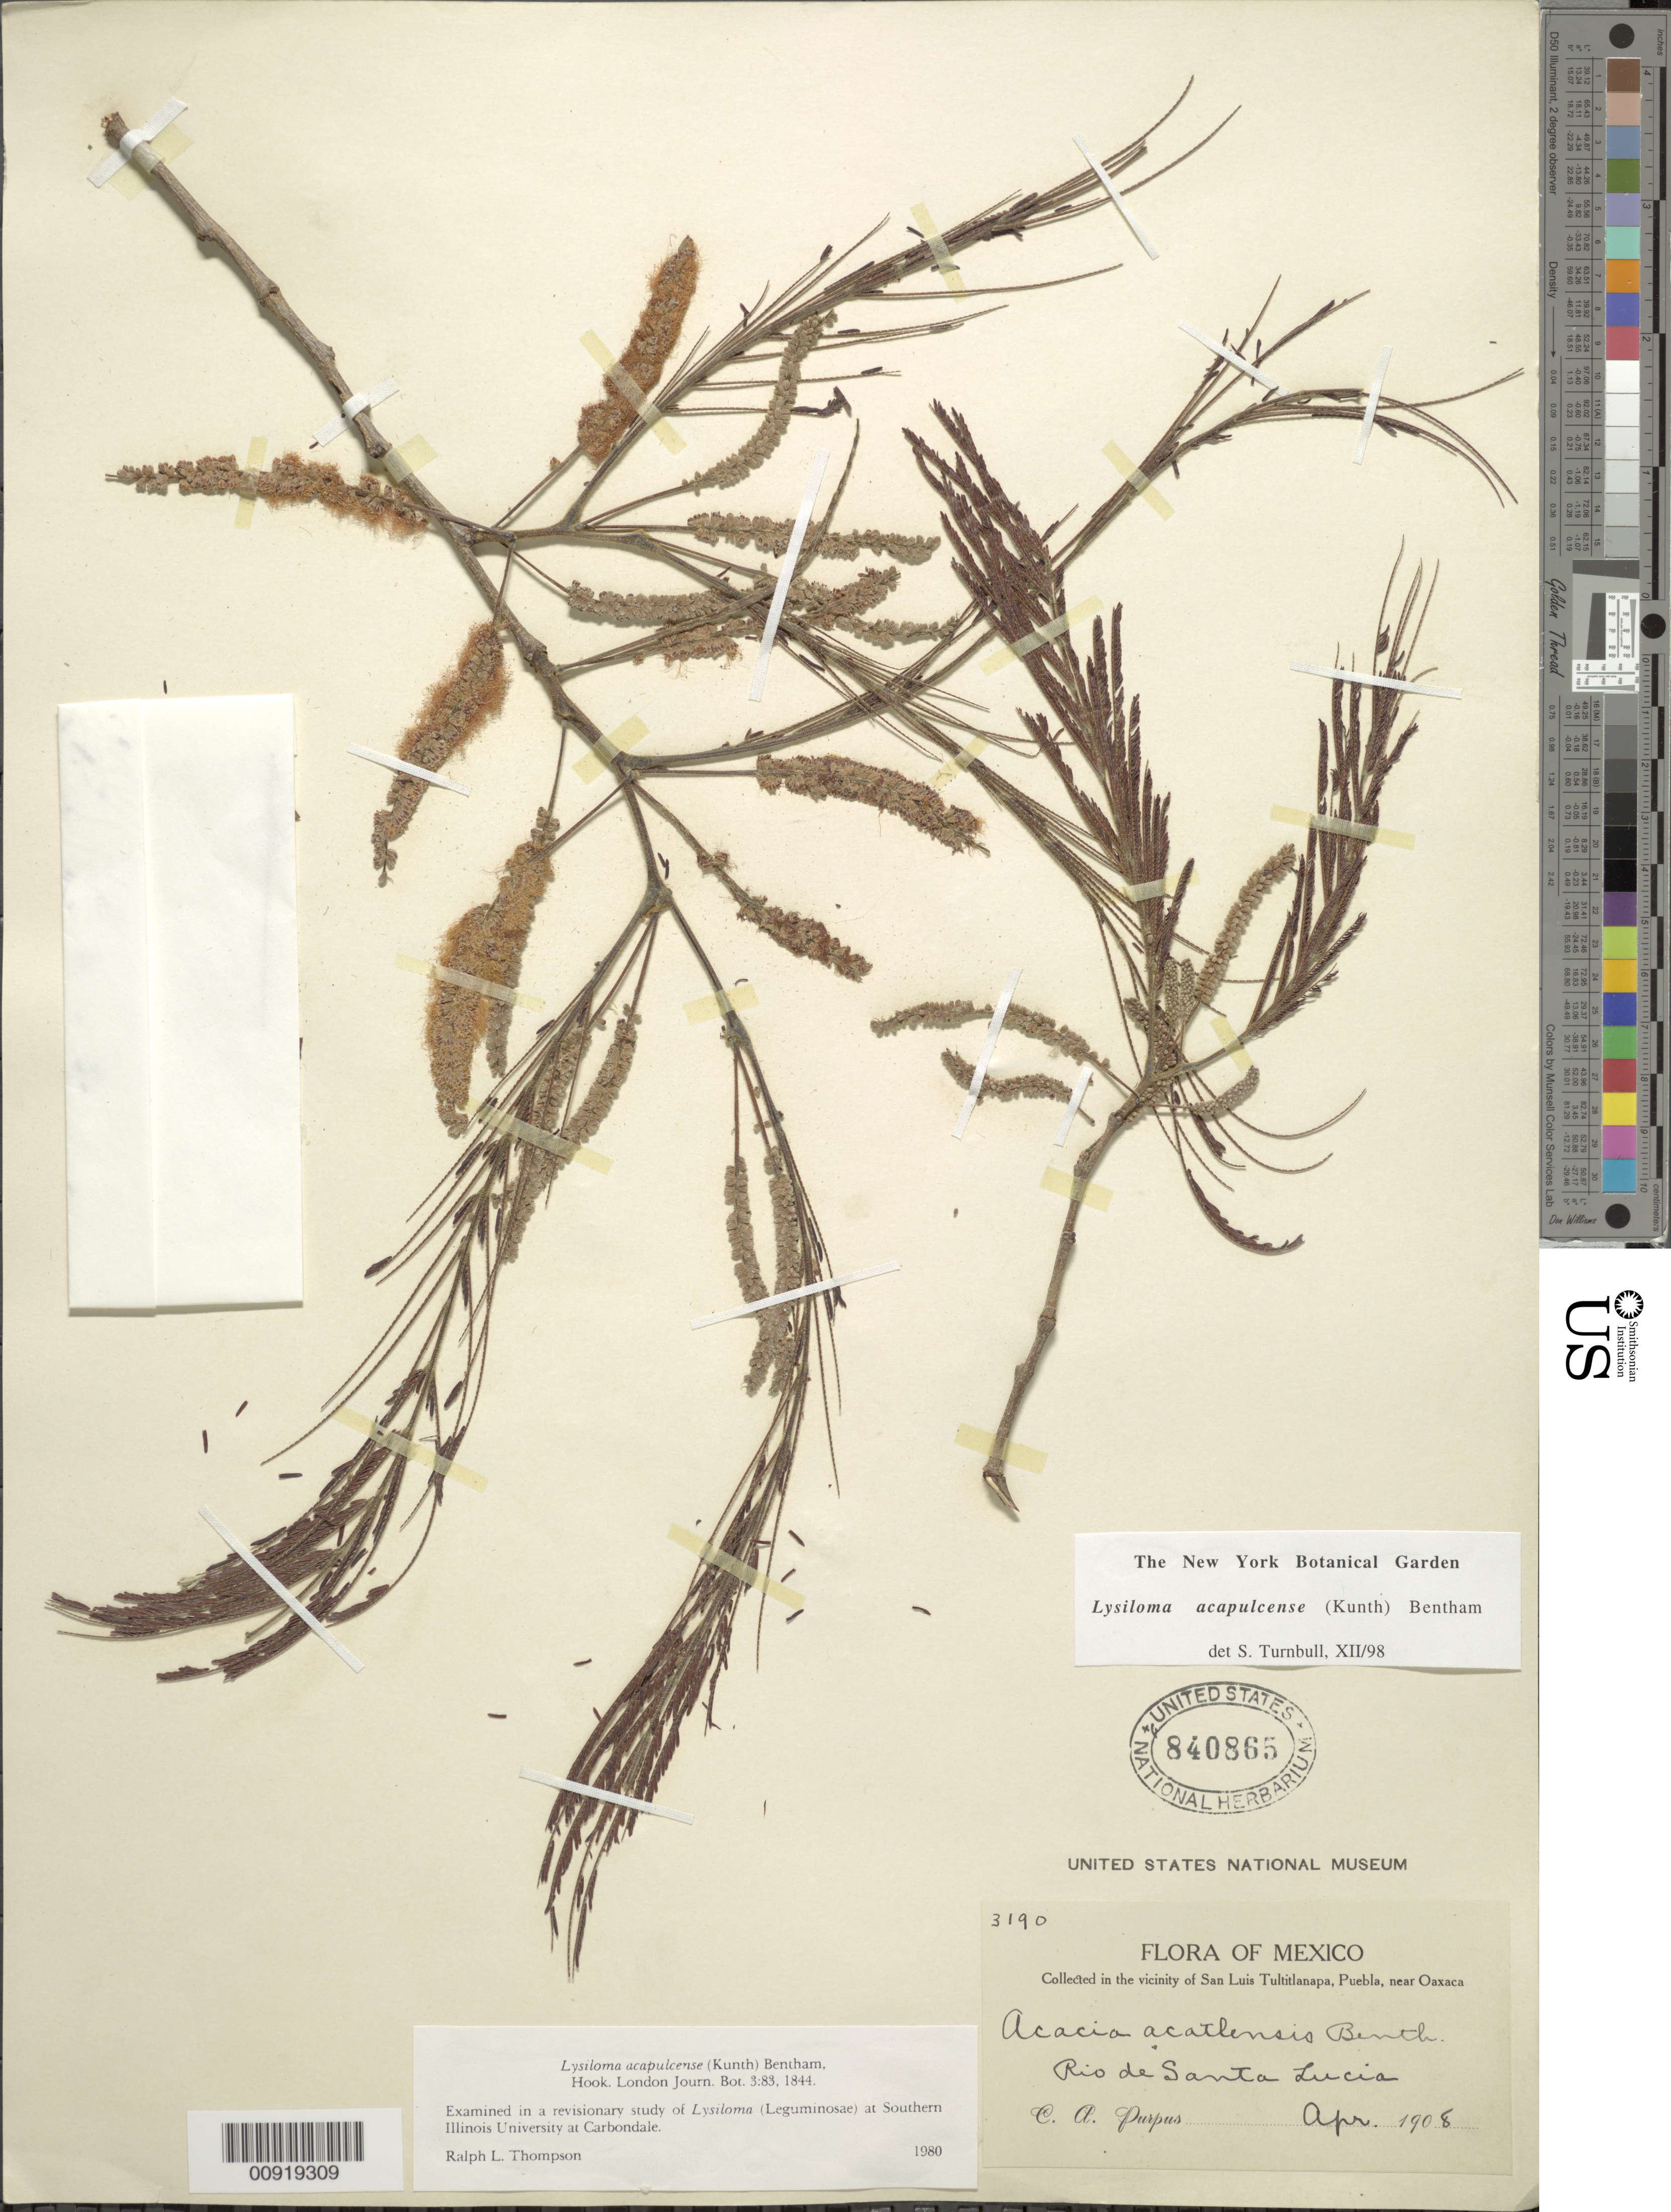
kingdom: Plantae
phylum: Tracheophyta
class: Magnoliopsida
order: Fabales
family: Fabaceae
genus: Lysiloma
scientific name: Lysiloma acapulcense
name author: (Kunth) Benth.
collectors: C. A. Purpus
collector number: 3190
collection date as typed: Apr 1908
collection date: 1908-04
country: Mexico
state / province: Puebla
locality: Río de Santa Lucia in the vicinity of San Luis Tultitlanapa, Puebla, near Oaxaca.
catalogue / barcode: US 840865